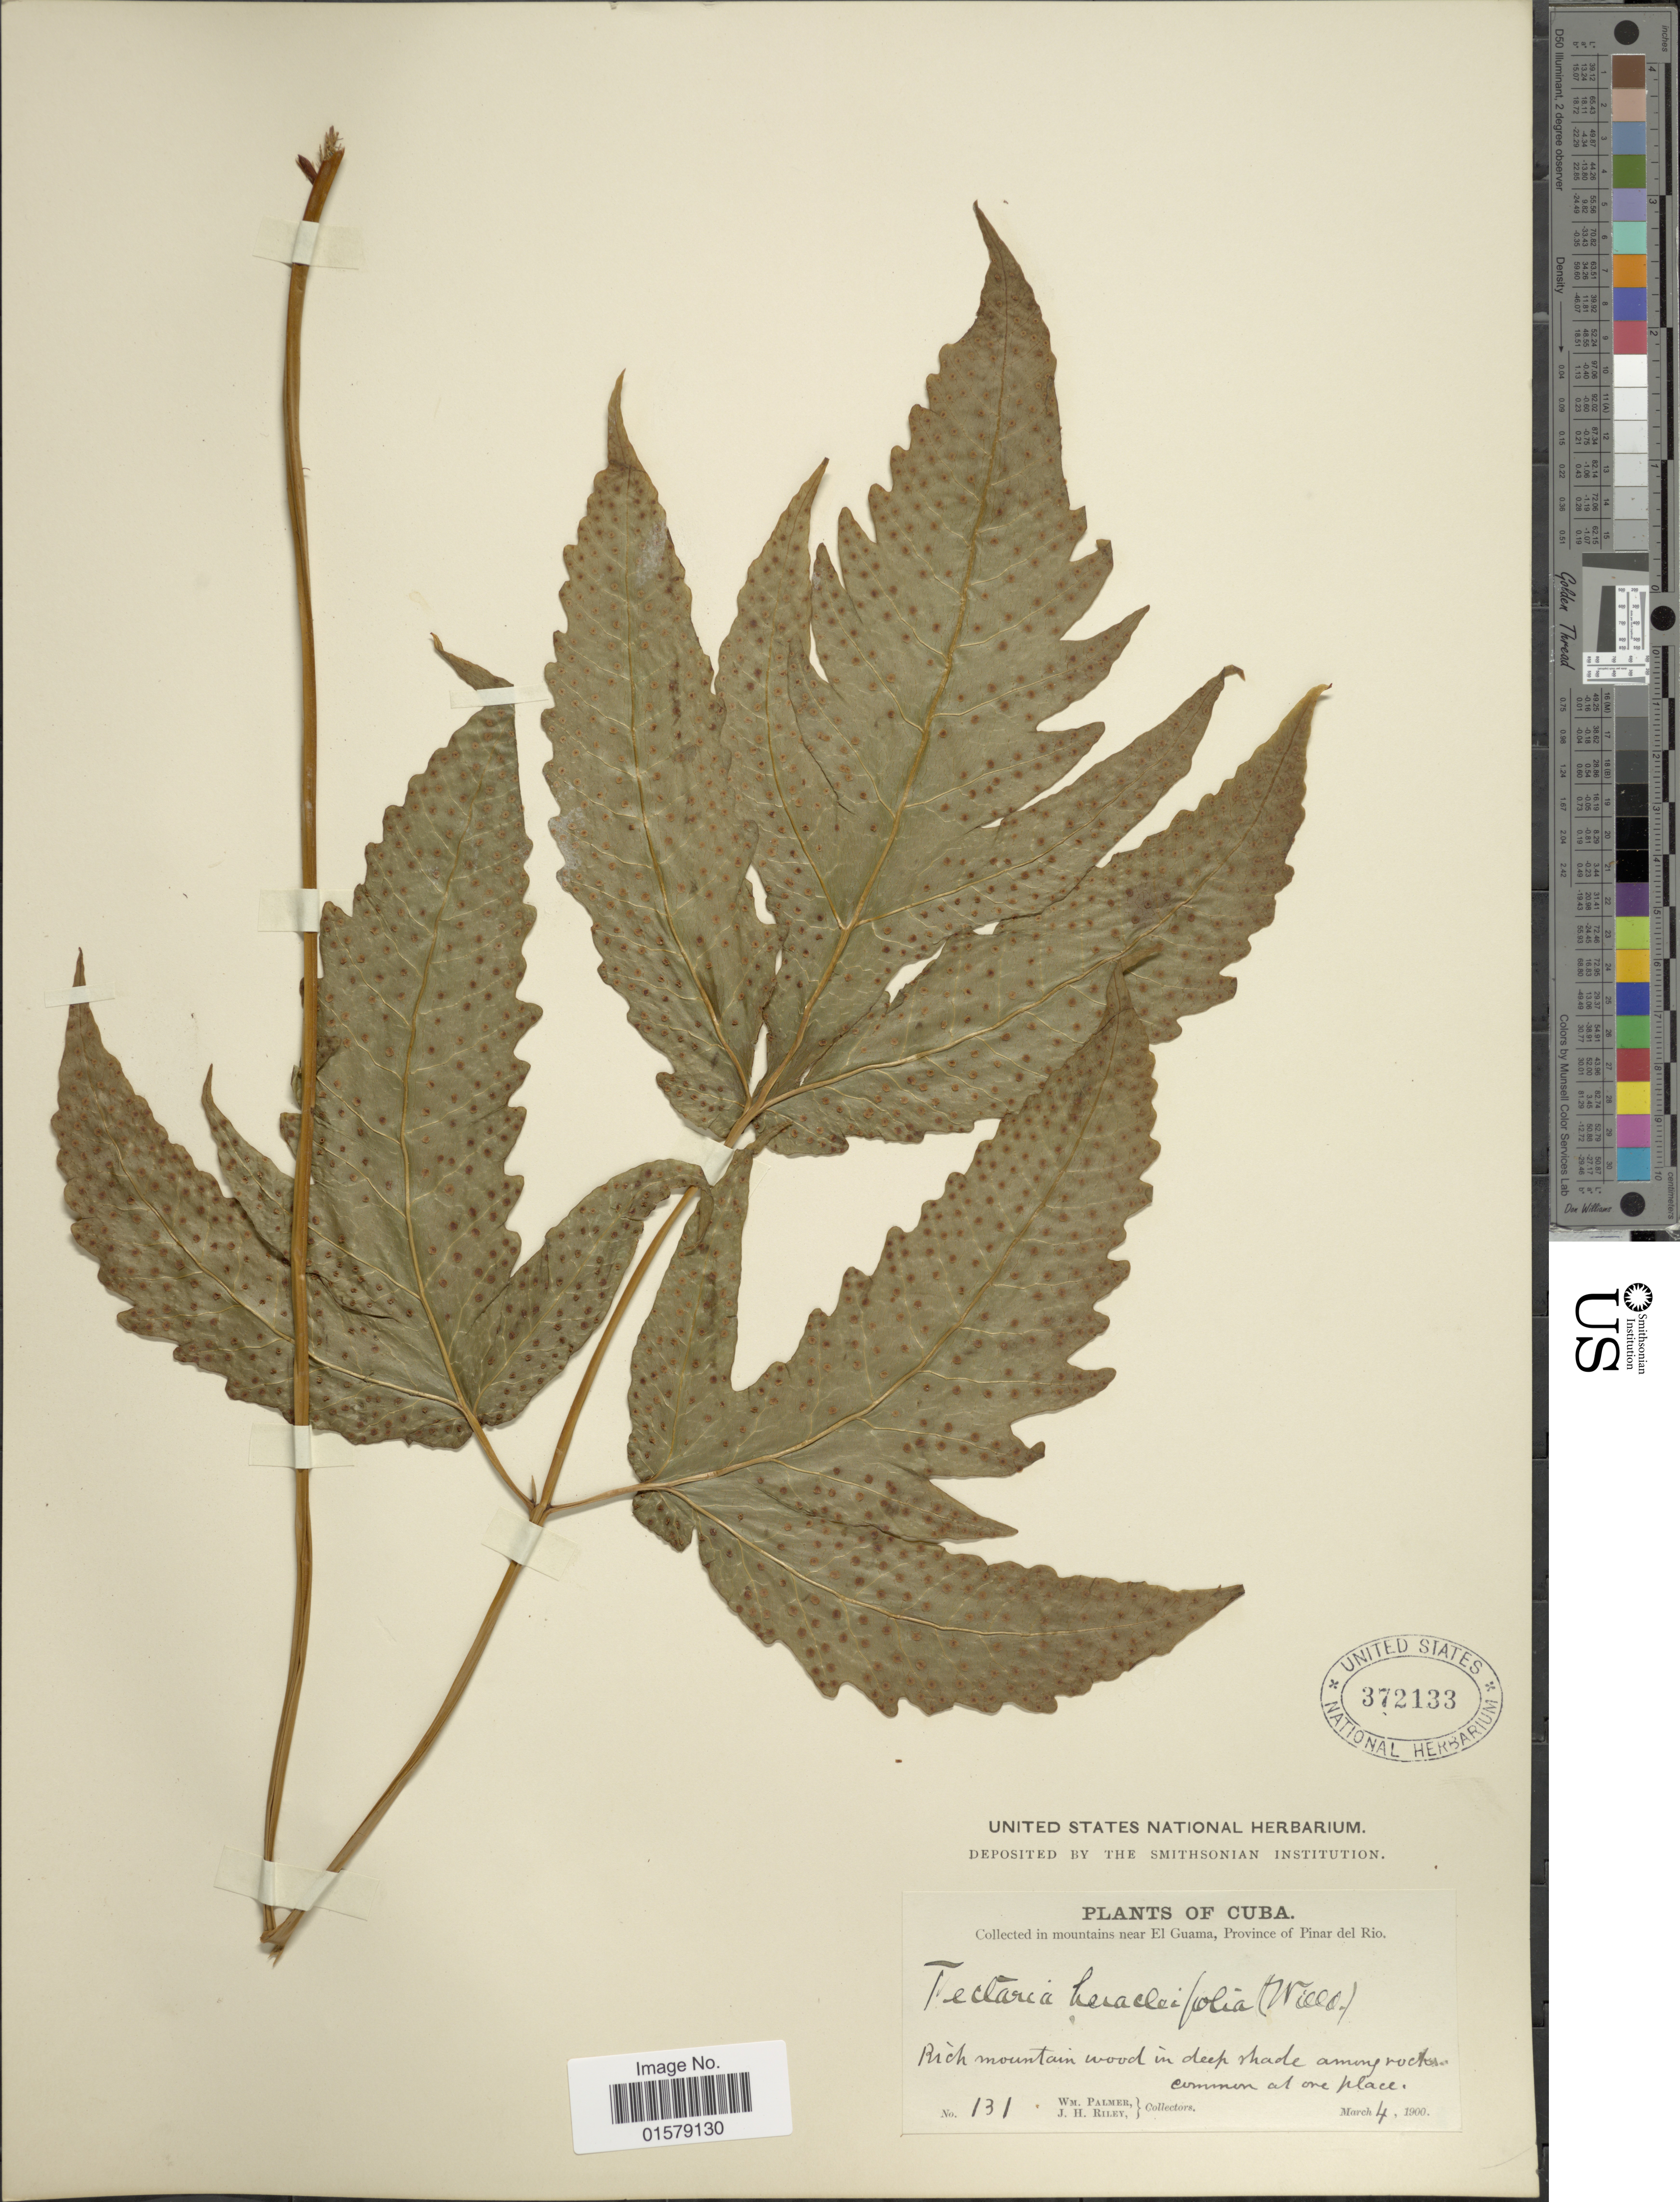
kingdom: Plantae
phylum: Tracheophyta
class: Polypodiopsida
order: Polypodiales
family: Tectariaceae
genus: Tectaria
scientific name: Tectaria heracleifolia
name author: (Willd.) Underw.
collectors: W. M. Palmer & J. H. Riley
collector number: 131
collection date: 1900-03-04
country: Cuba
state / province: Pinar del Río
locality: In mountains near El Guama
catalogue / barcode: US 372133